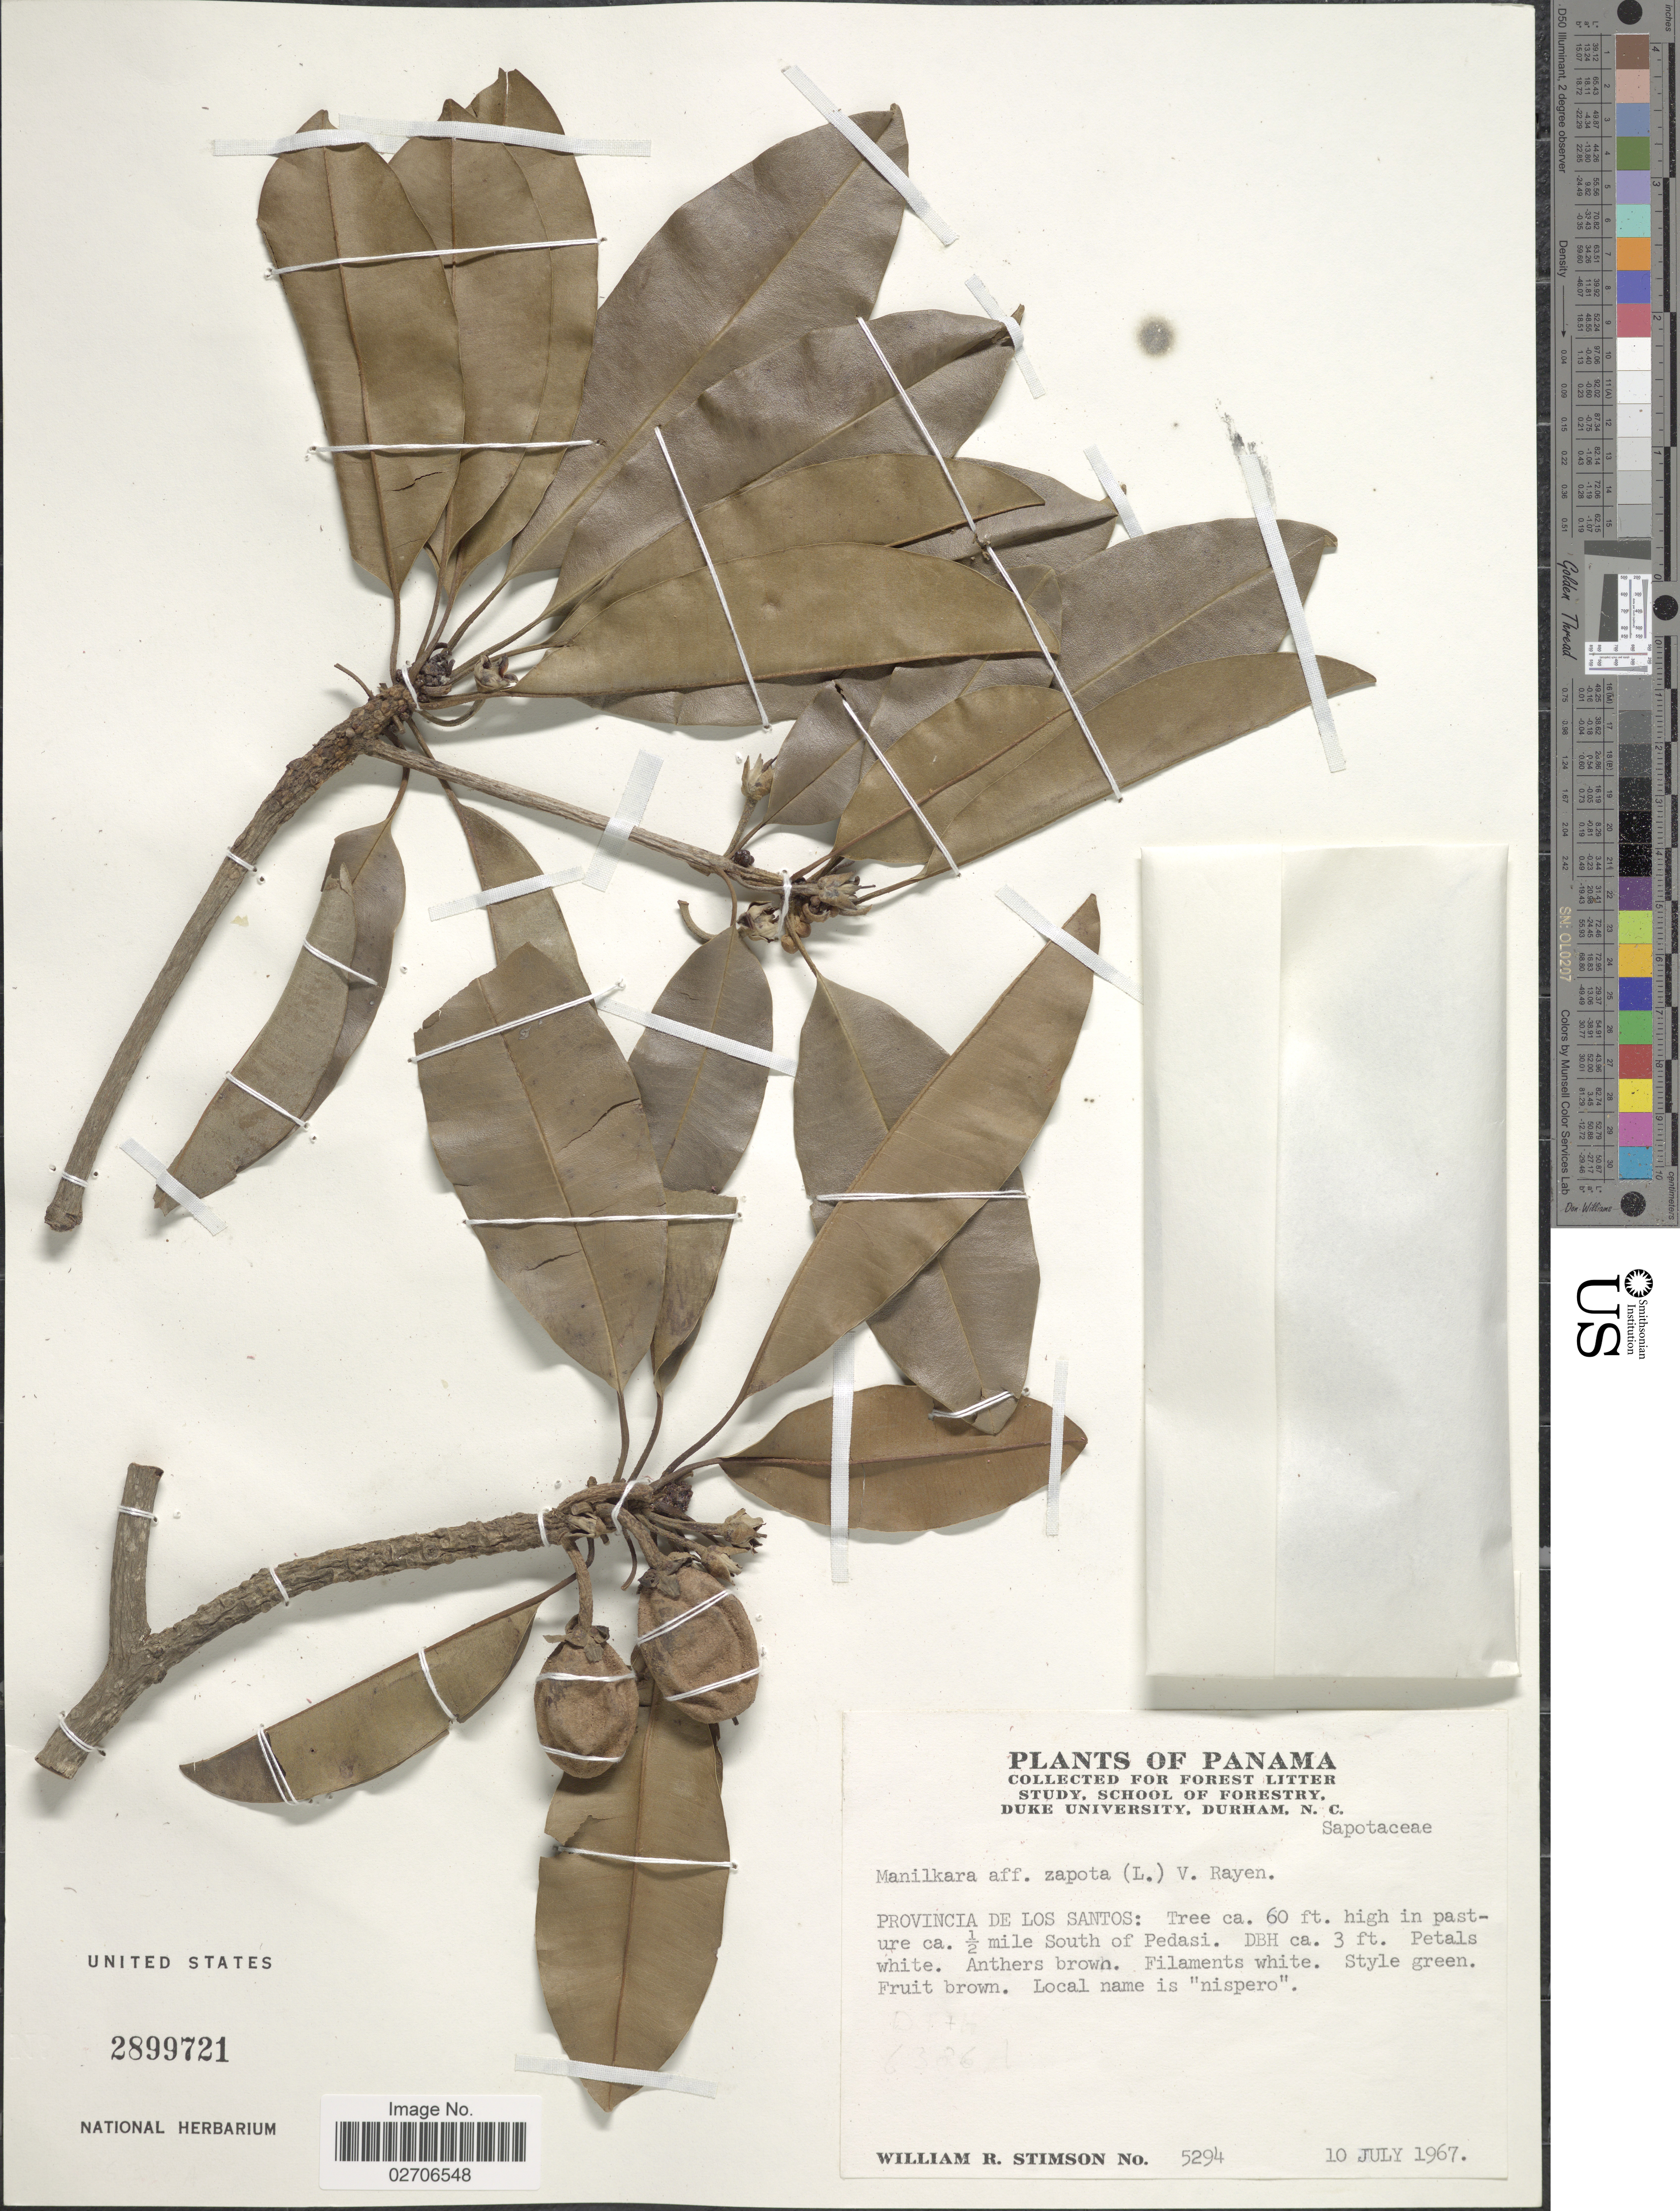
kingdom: Plantae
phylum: Tracheophyta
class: Magnoliopsida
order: Ericales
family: Sapotaceae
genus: Manilkara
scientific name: Manilkara zapota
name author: (L.) P. Royen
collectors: W. R. Stimson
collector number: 5294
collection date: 1967-07-10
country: Panama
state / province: Los Santos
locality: Provincia de Los Santos: in pasture ca. ½ South of Pedasi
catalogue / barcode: US 2899721